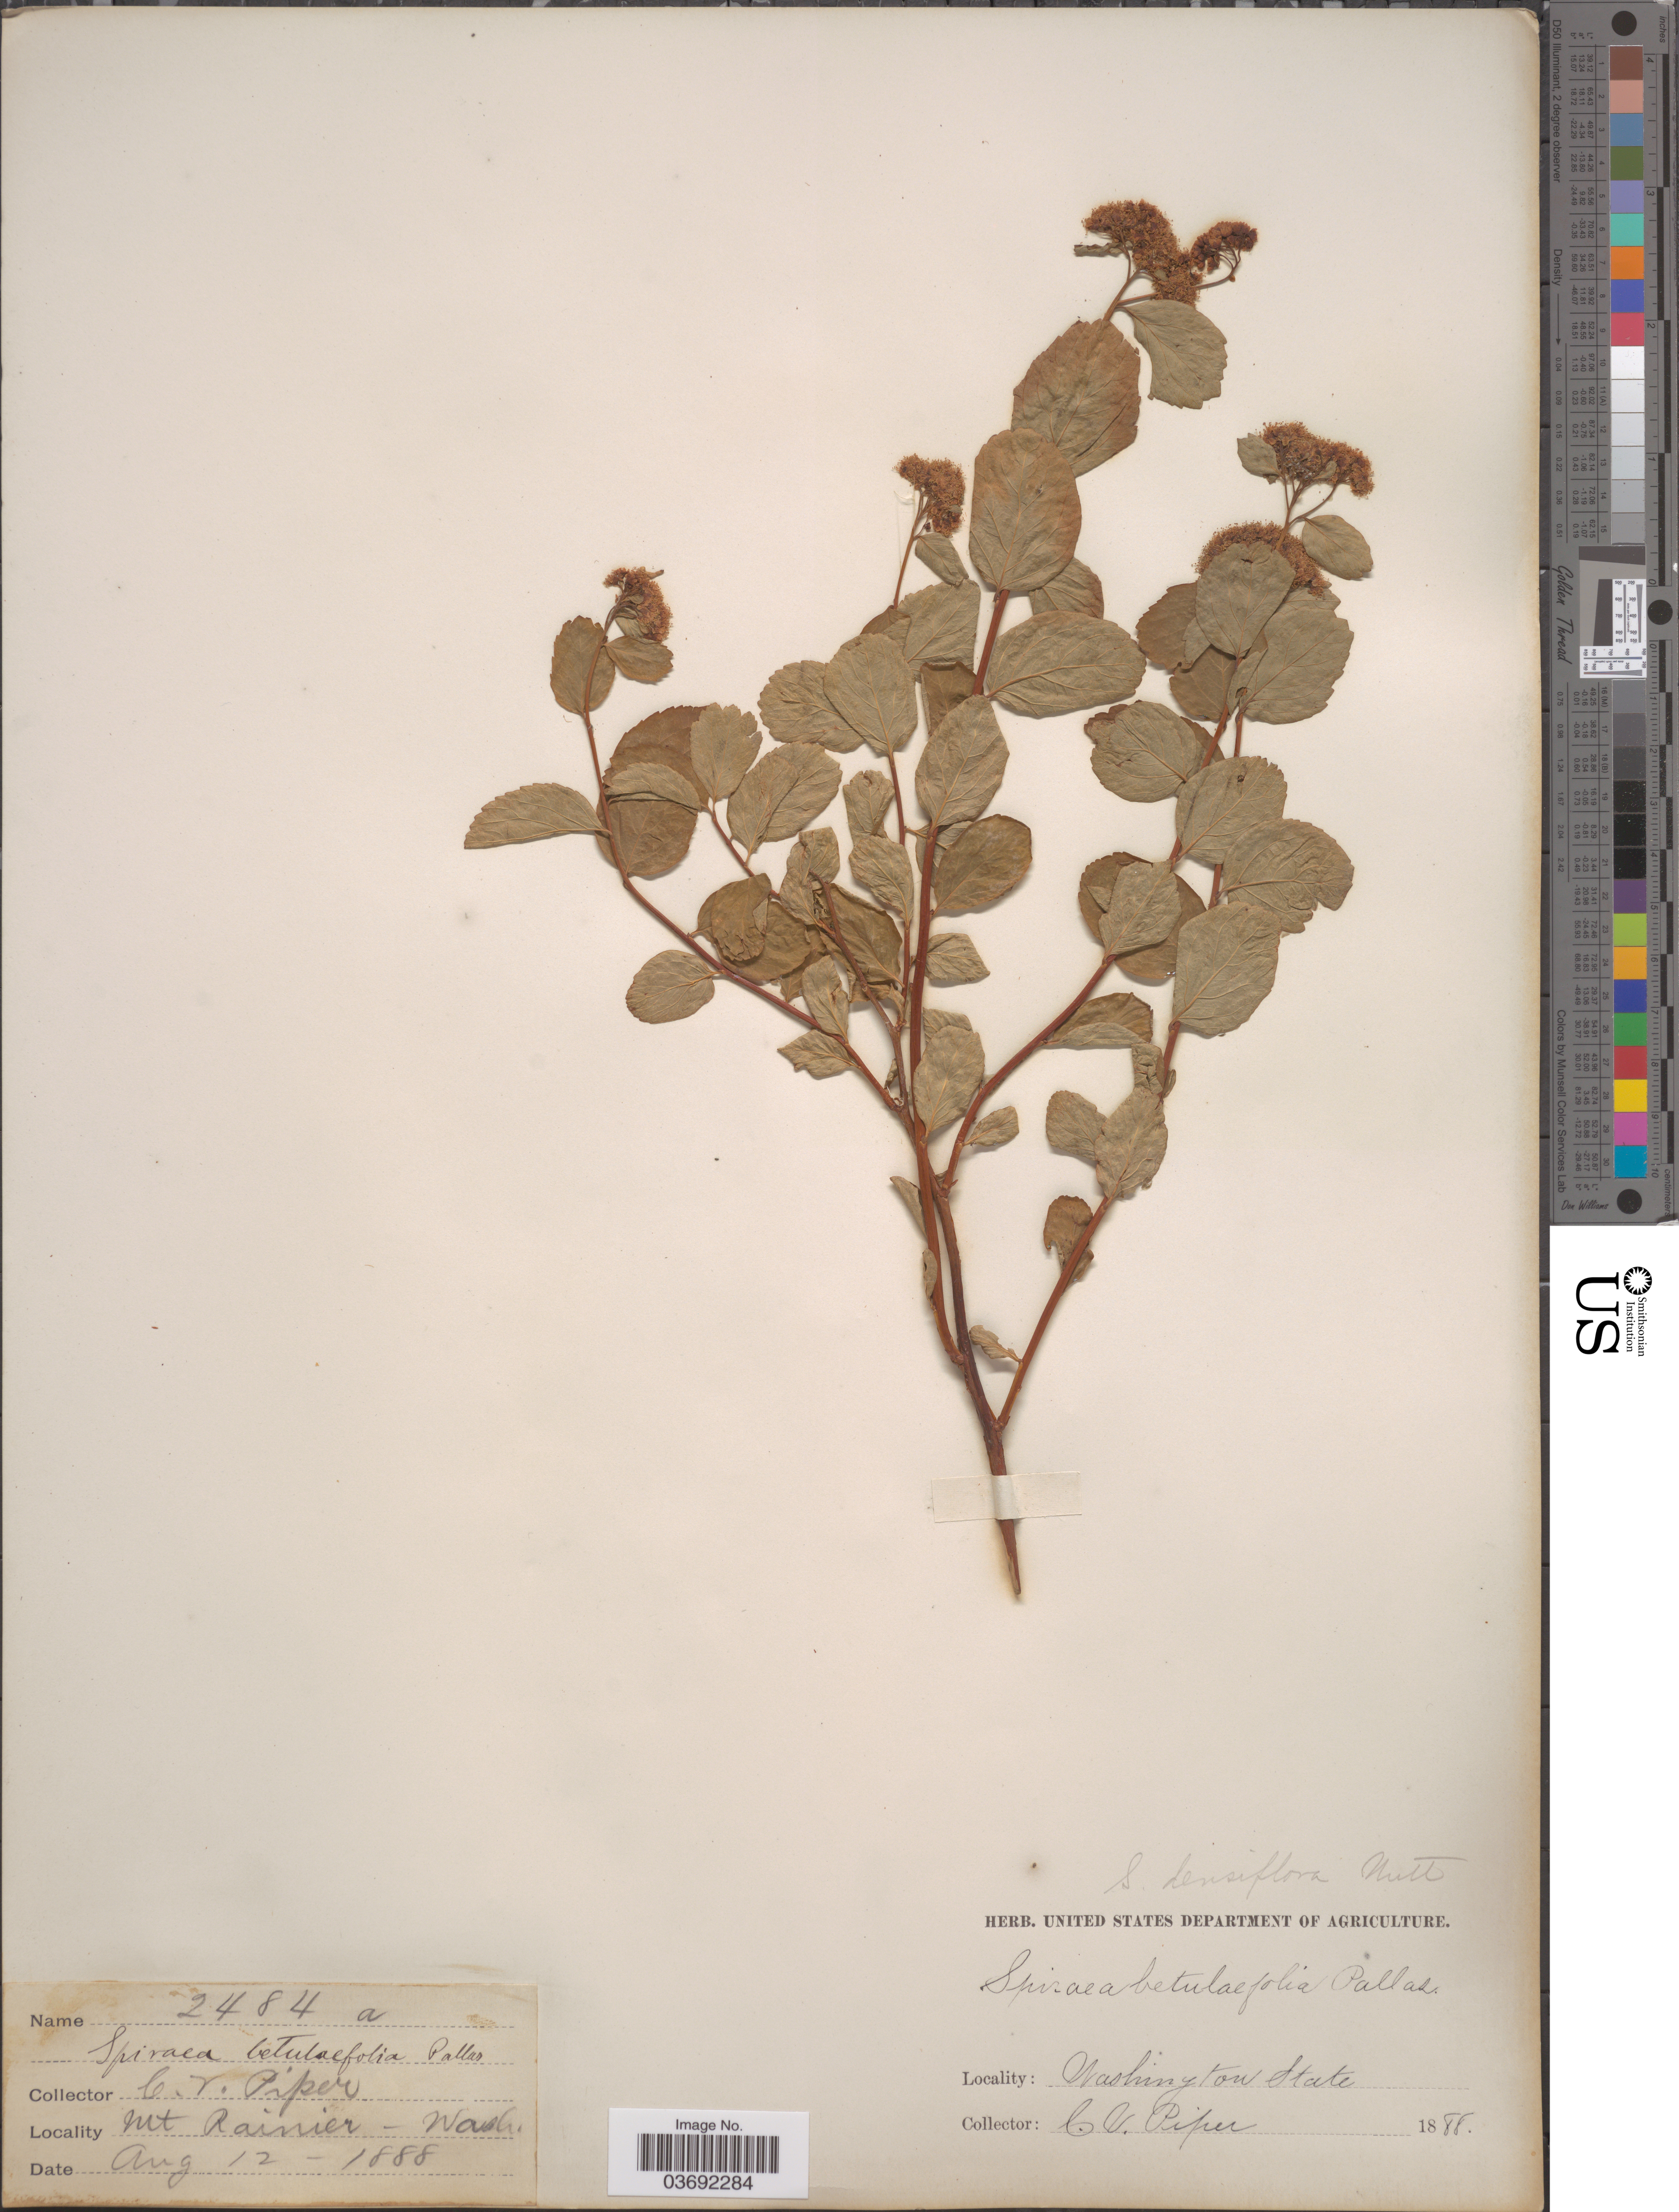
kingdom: Plantae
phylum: Tracheophyta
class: Magnoliopsida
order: Rosales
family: Rosaceae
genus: Spiraea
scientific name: Spiraea densiflora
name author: Nutt. ex Greenm.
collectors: C. V. Piper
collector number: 2484a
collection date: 1888-08-12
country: United States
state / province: Washington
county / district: Pierce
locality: Mt Rainier.